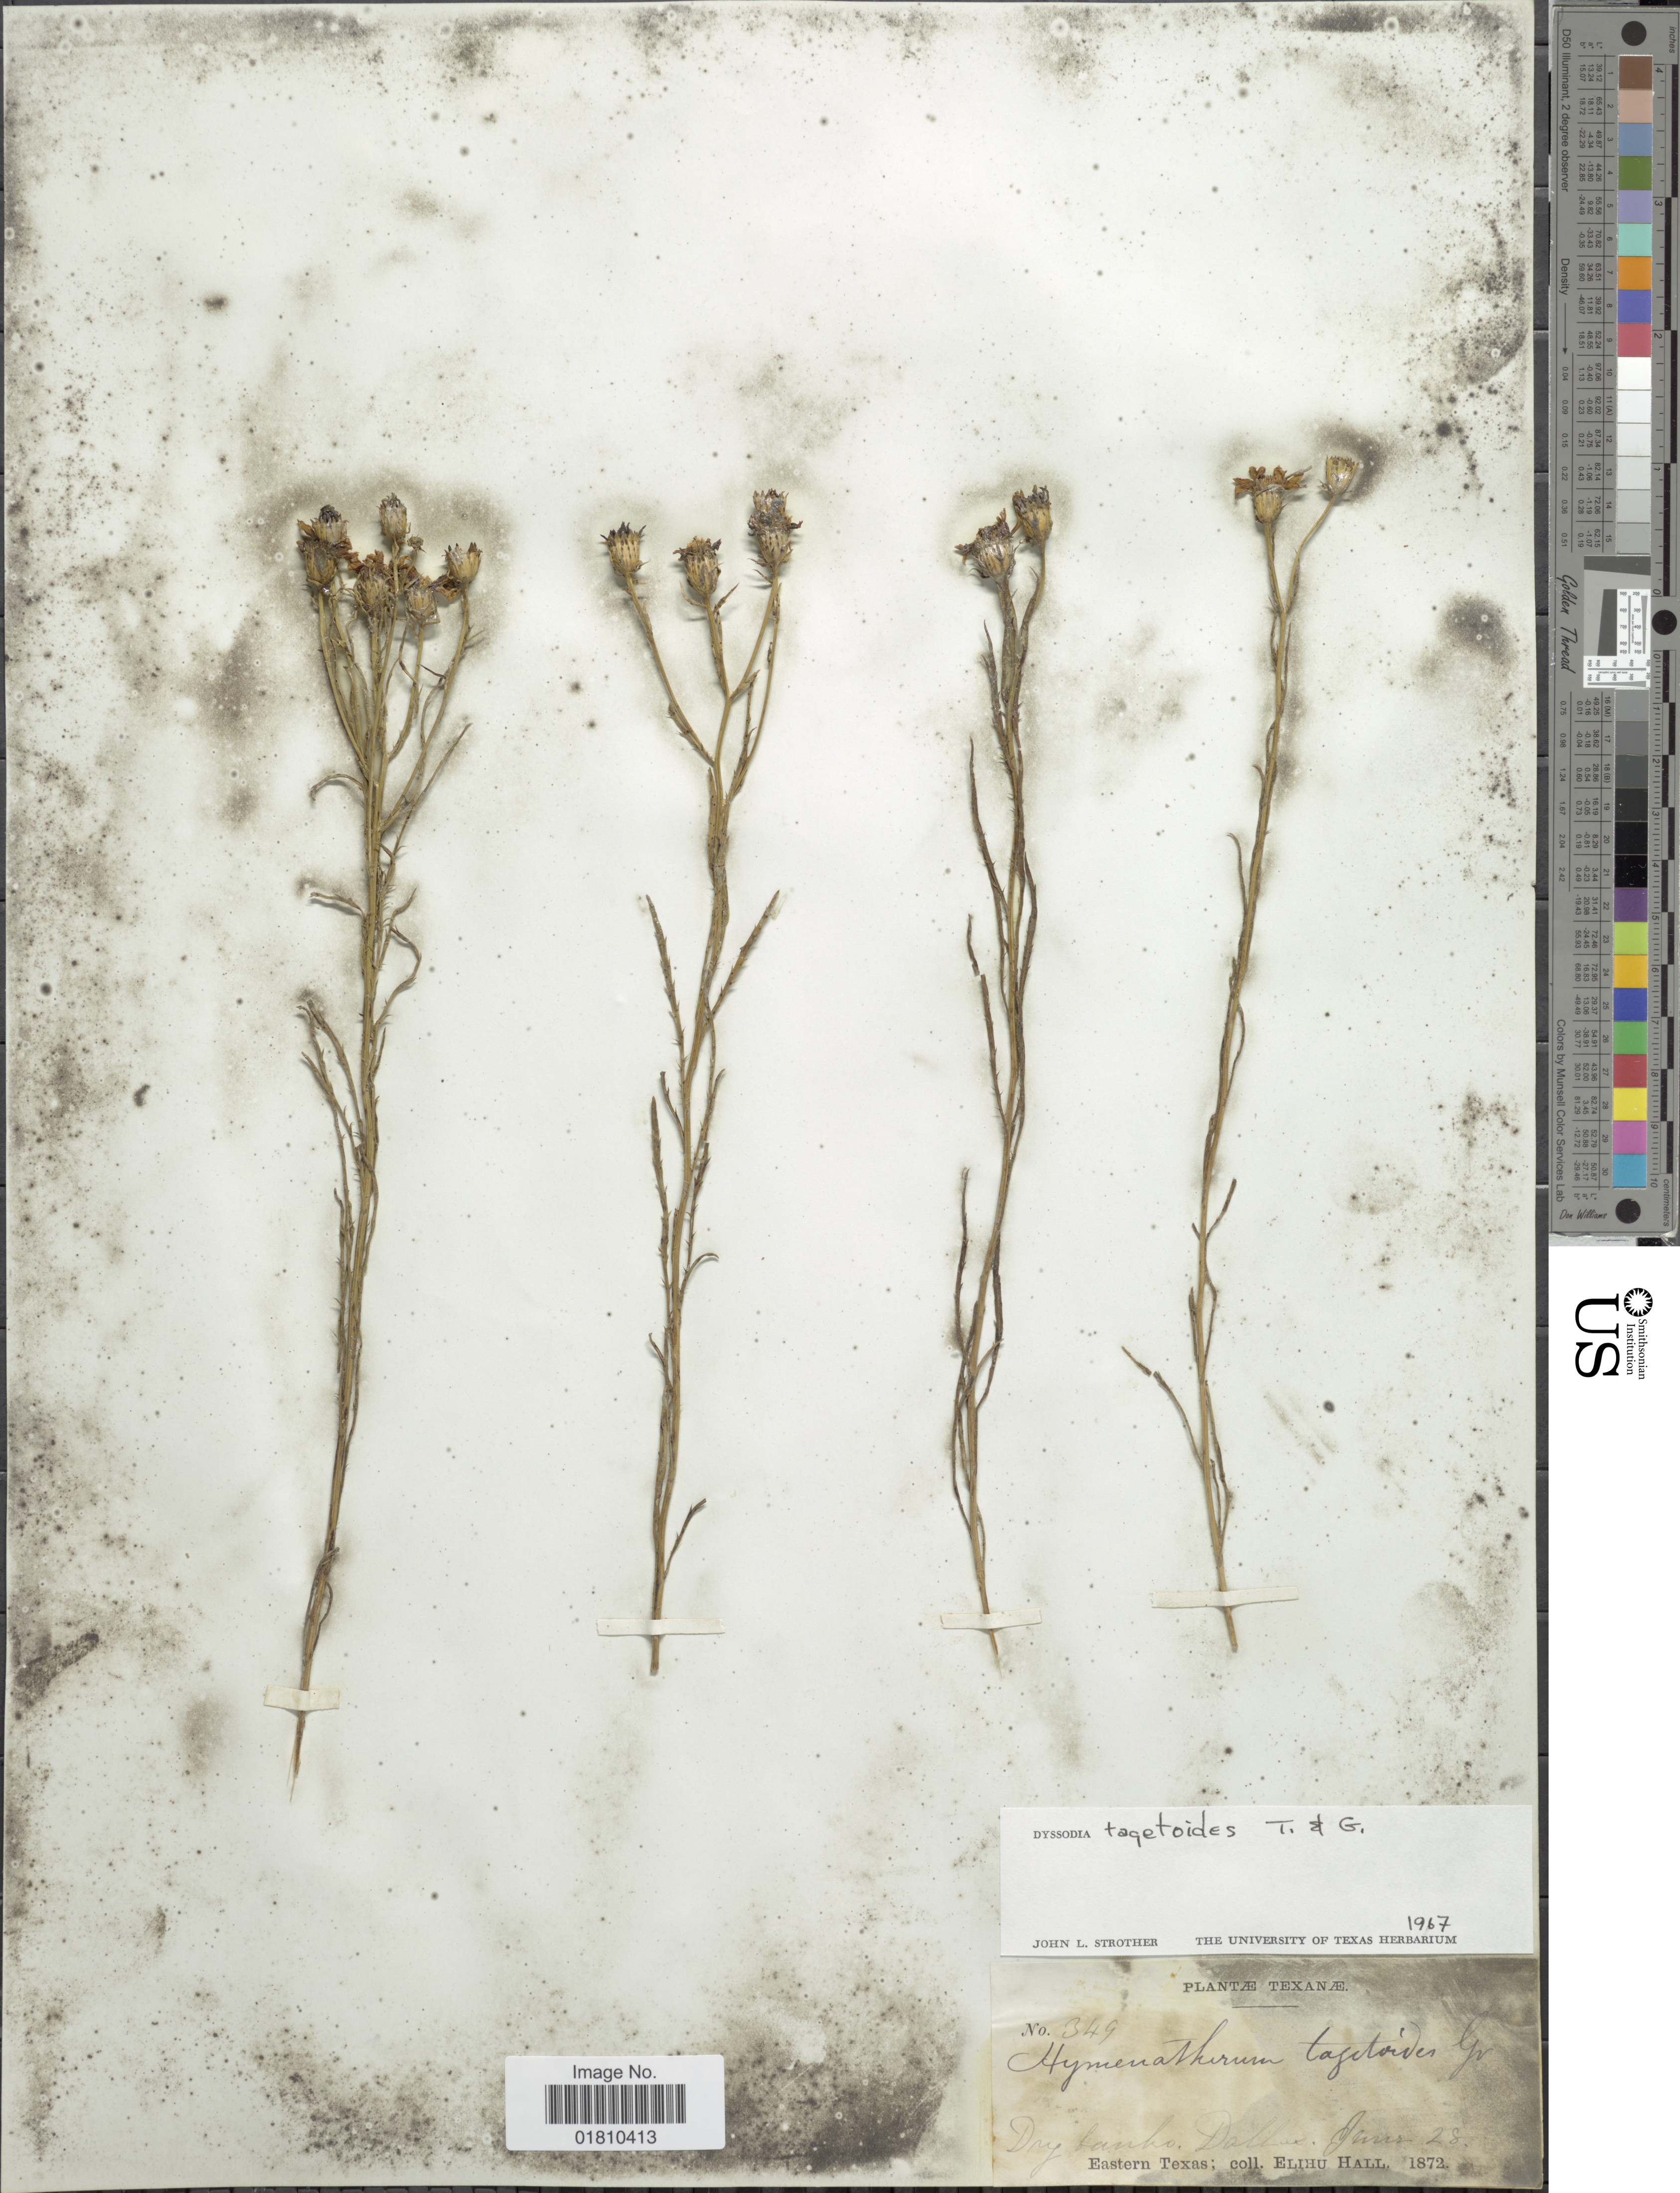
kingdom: Plantae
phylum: Tracheophyta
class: Magnoliopsida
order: Asterales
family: Asteraceae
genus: Dysodiopsis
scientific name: Dysodiopsis tagetoides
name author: (Torr. & A. Gray) Rydb.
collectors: E. Hall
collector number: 349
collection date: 1872-06-28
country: United States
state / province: Texas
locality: Dry banks, Dallas, Eastern Texas